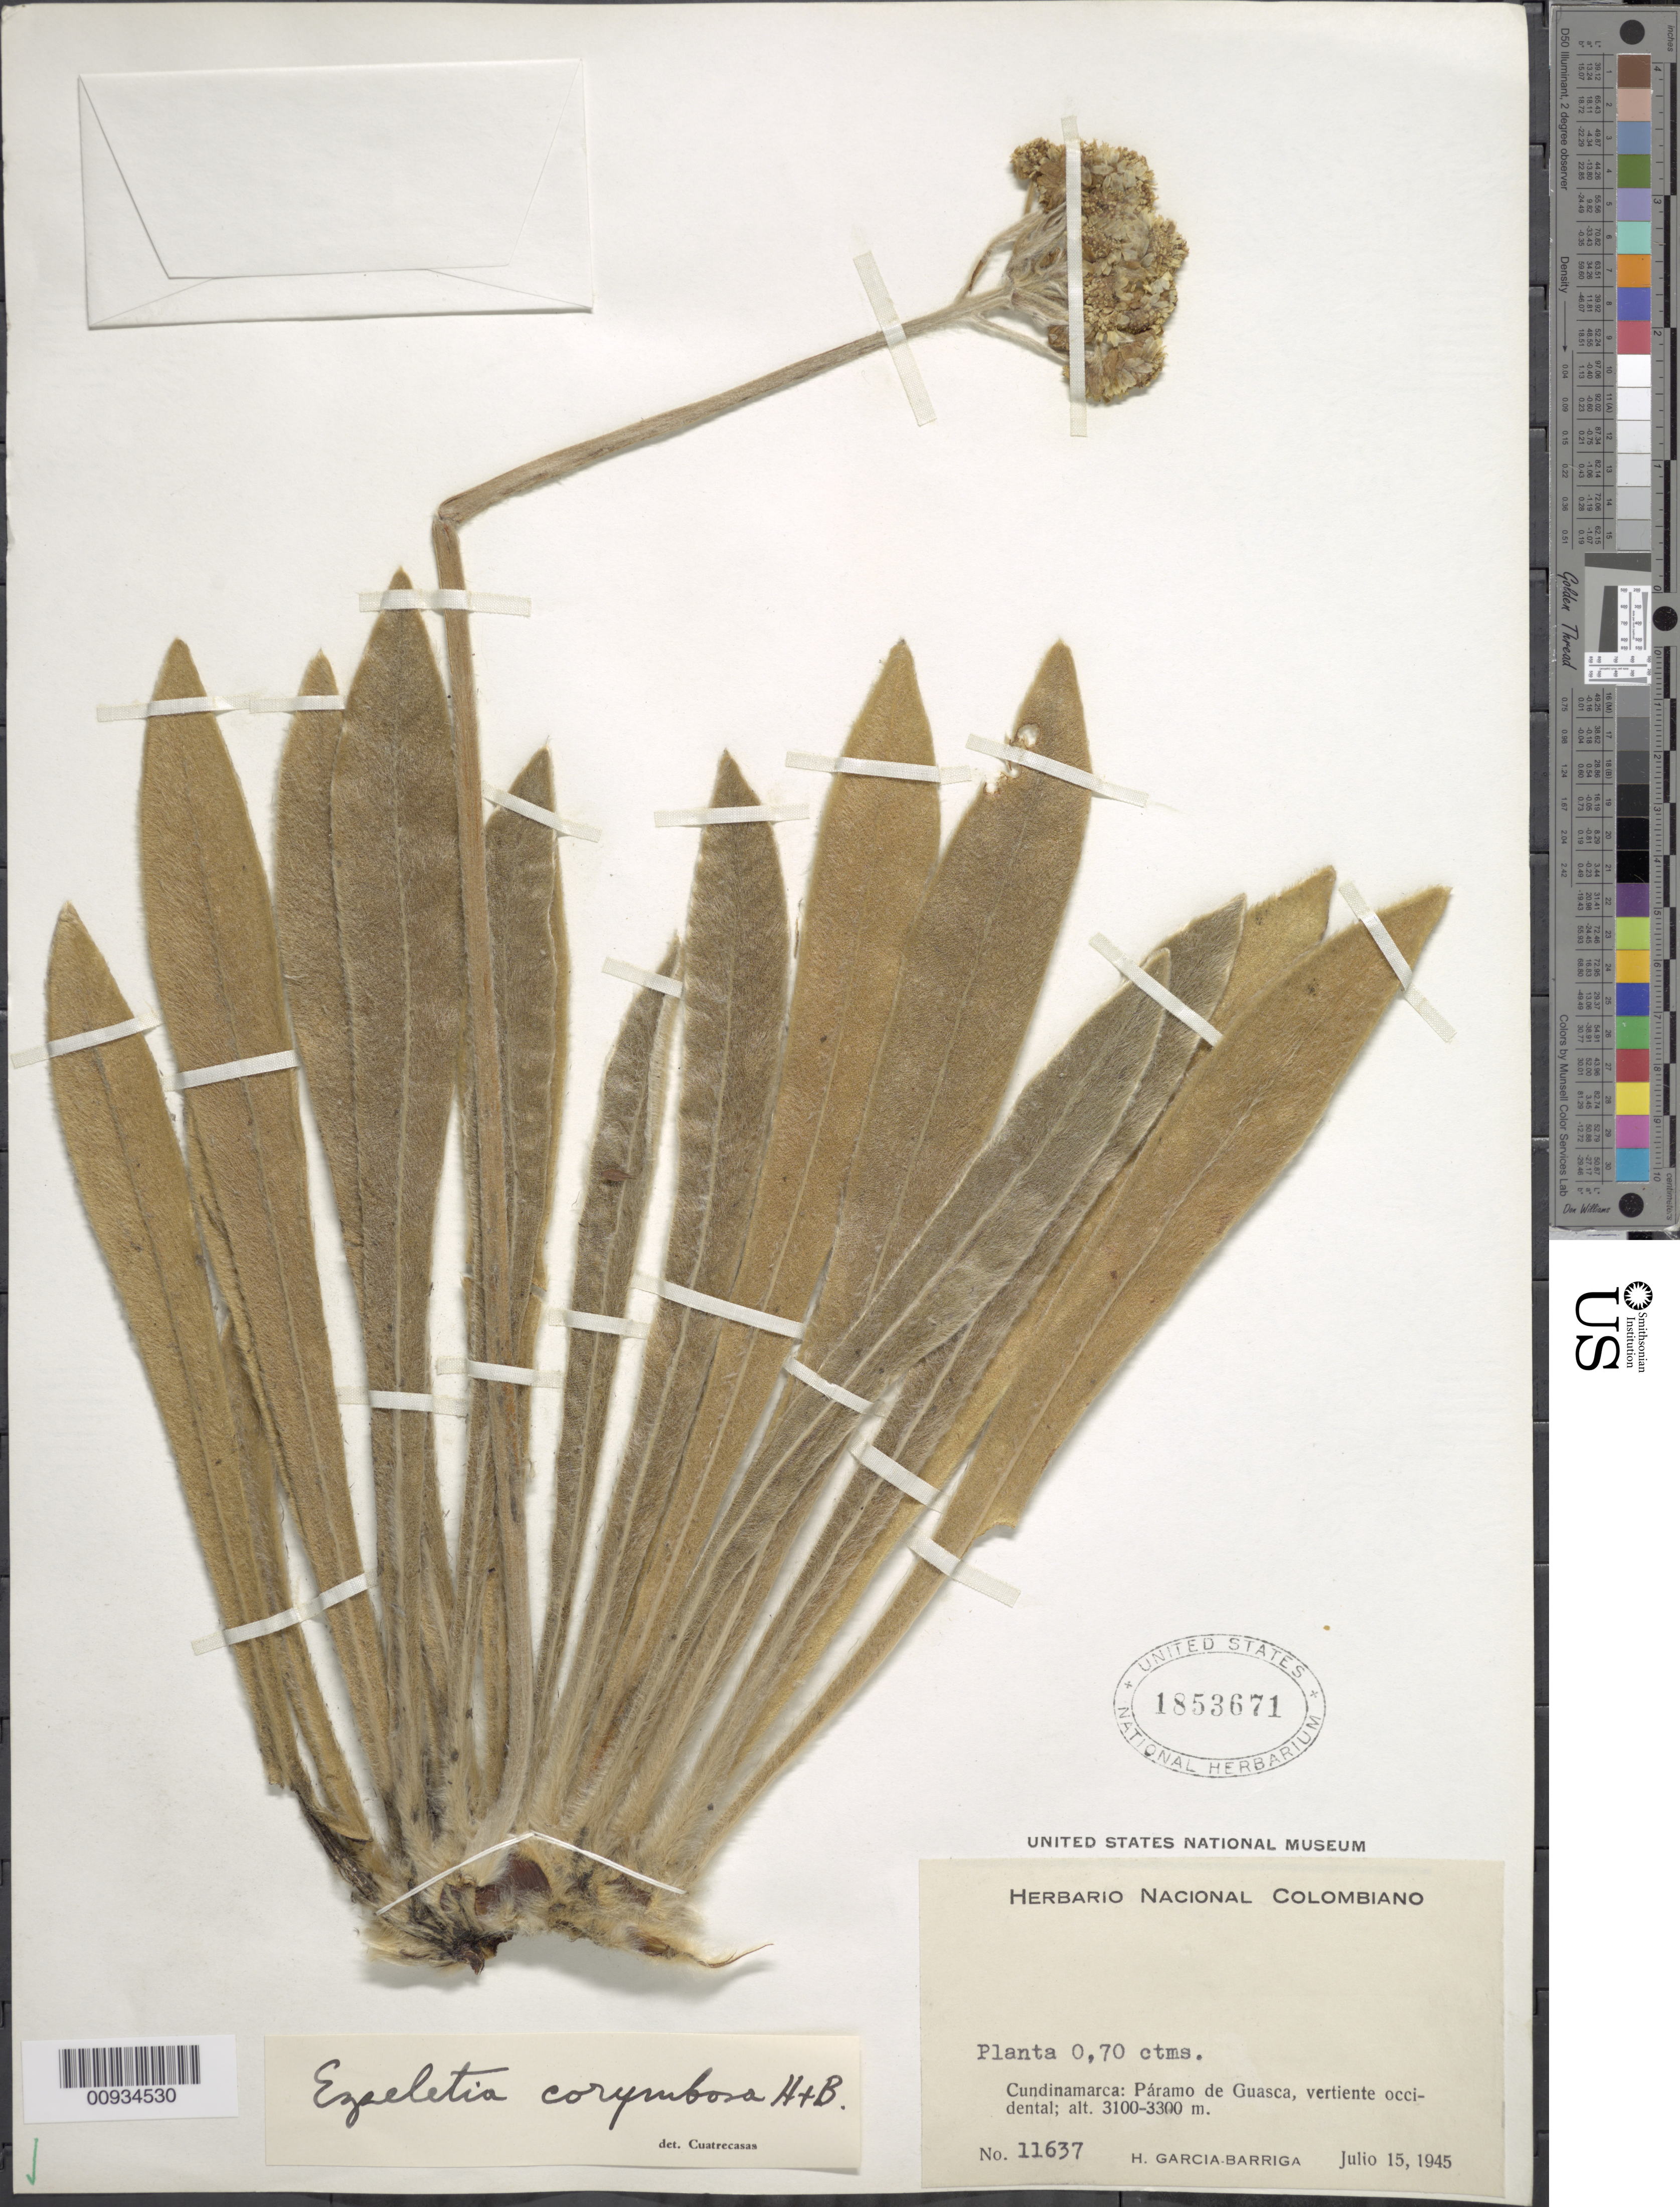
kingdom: Plantae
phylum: Tracheophyta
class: Magnoliopsida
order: Asterales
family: Asteraceae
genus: Espeletiopsis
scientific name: Espeletiopsis corymbosa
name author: (Humb. & Bonpl.) Cuatrec.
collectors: H. García Barriga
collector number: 11637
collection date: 1945-07-15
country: Colombia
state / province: Cundinamarca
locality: Cundinamarca: Paramo de Guasca, vertiente occidental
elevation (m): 3100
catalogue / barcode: US 1853671